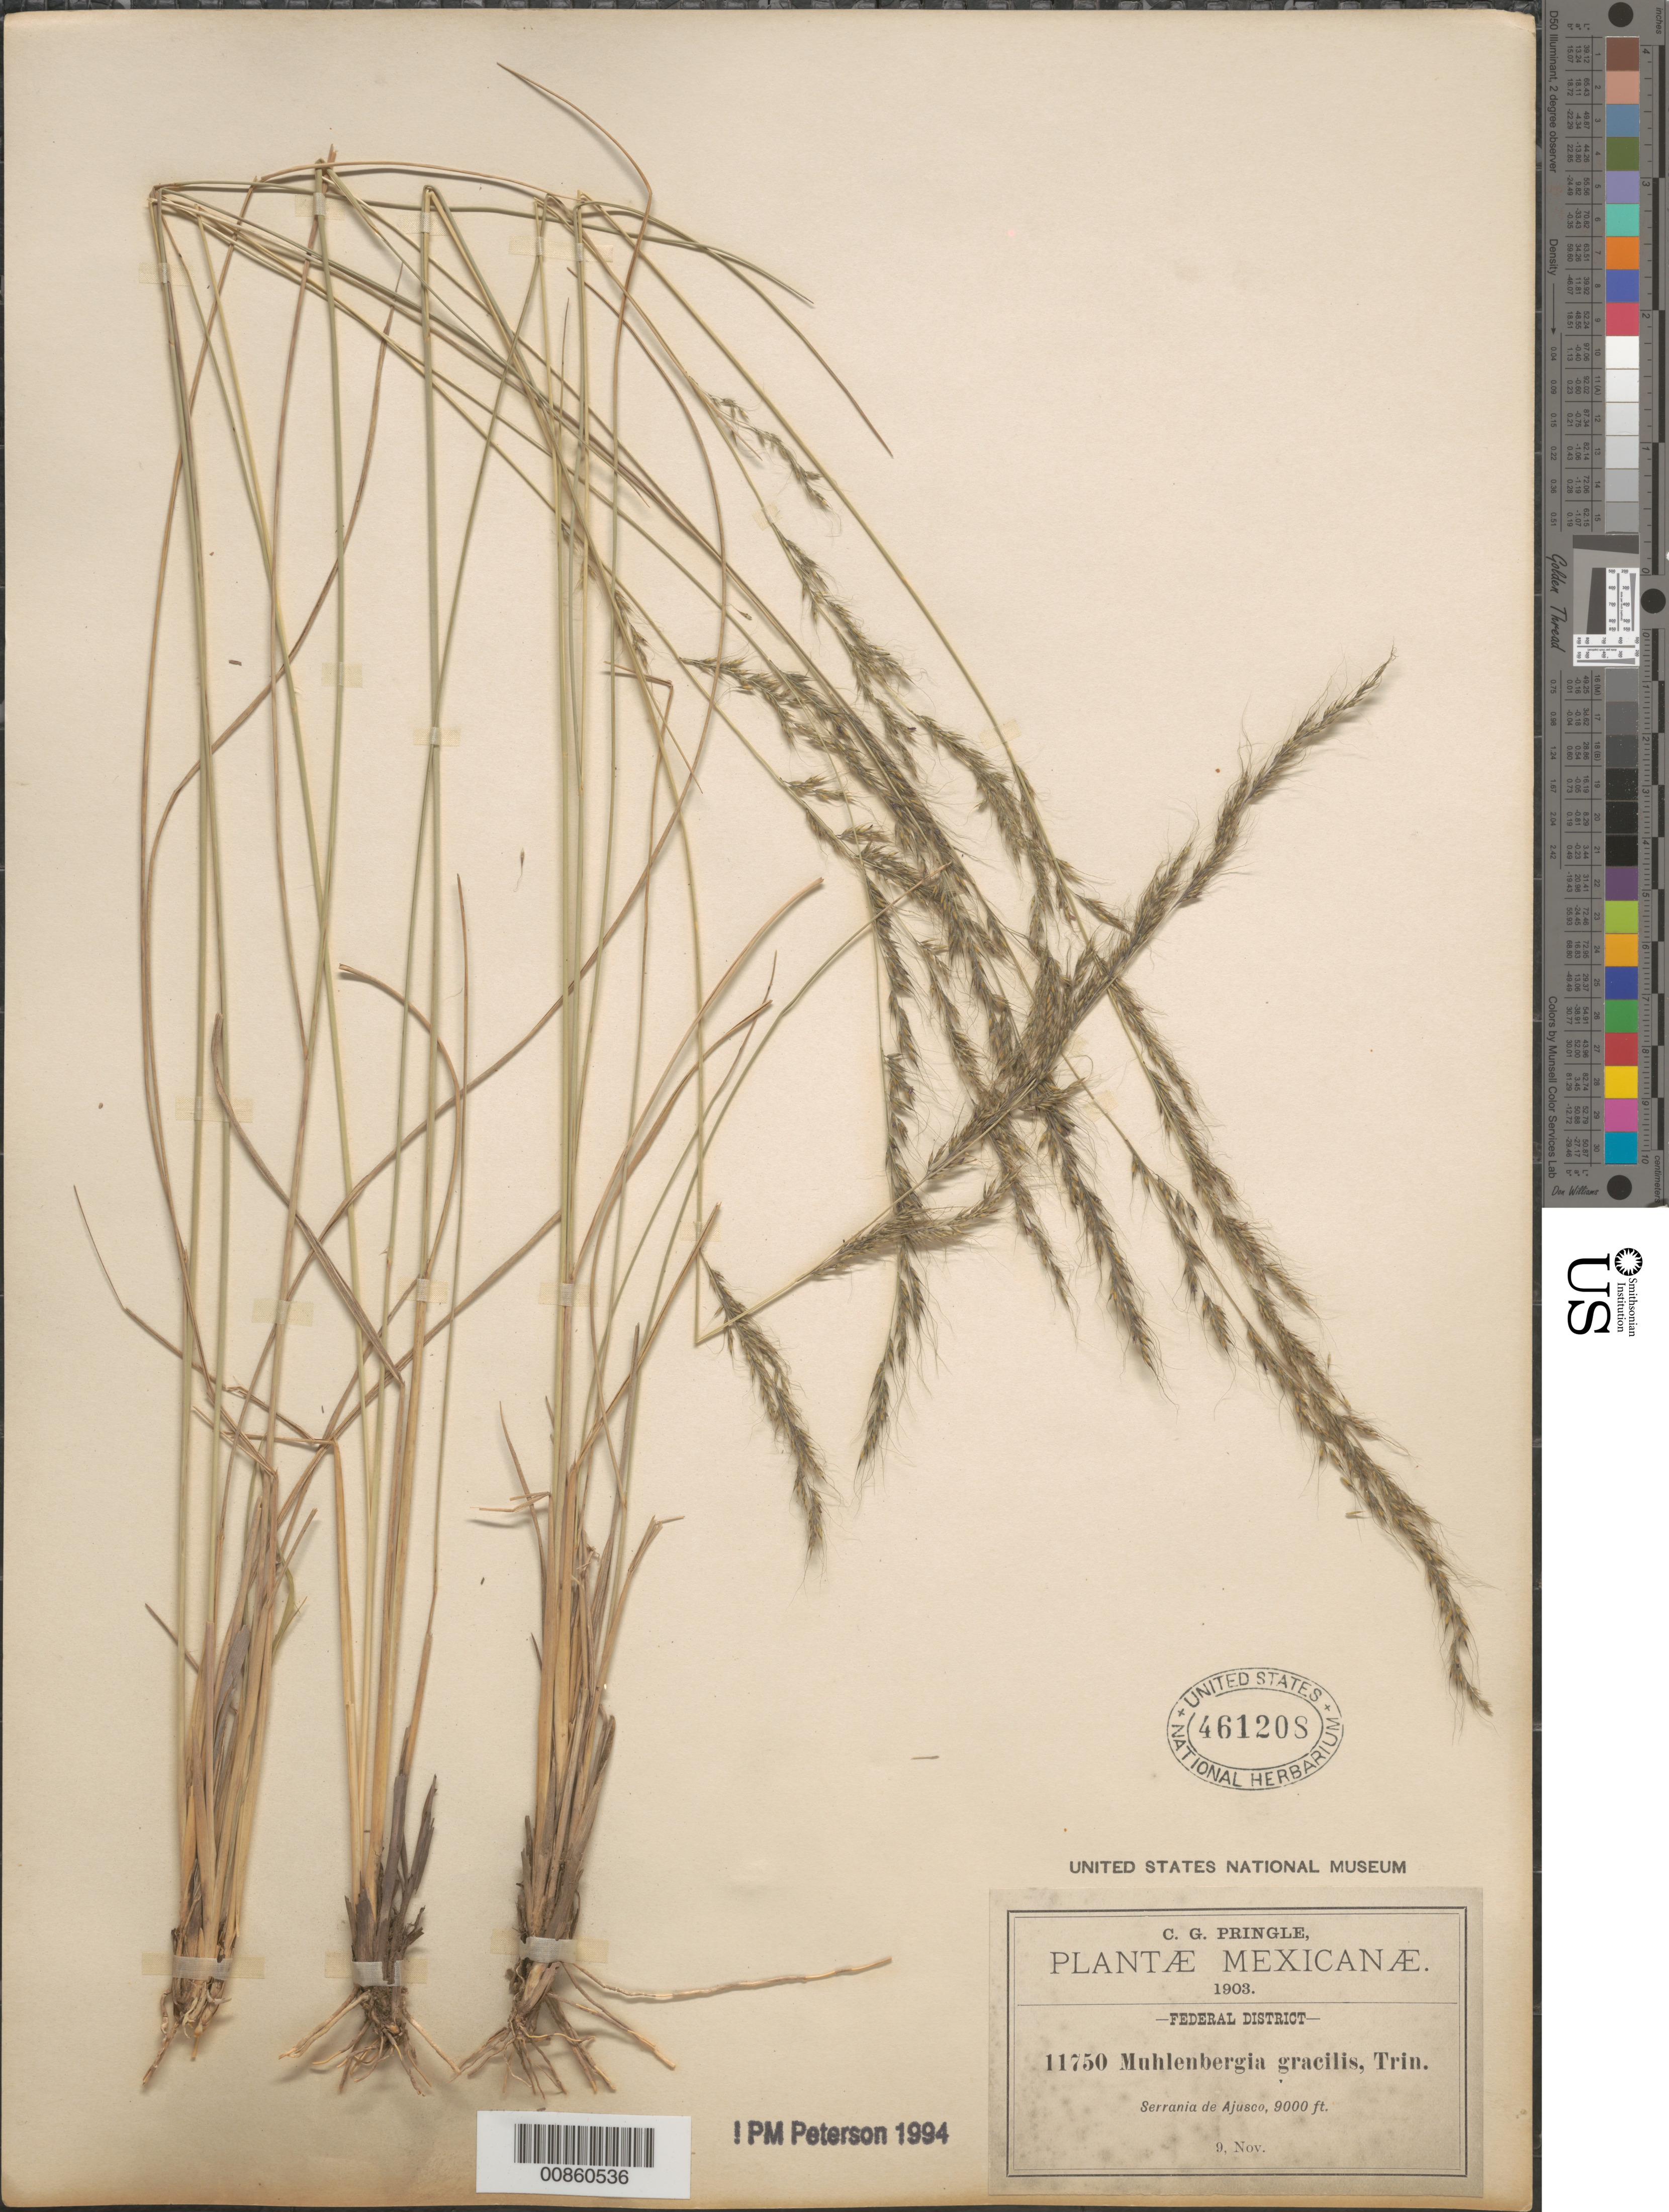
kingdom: Plantae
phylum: Tracheophyta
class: Liliopsida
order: Poales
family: Poaceae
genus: Muhlenbergia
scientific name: Muhlenbergia montana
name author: (Nutt.) Hitchc.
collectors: C. G. Pringle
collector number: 11750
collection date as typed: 09 Nov 1903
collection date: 1903-11-09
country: Mexico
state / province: Distrito Federal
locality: Serrania de Ajusco, D.F.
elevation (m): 2743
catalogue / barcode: US 461208